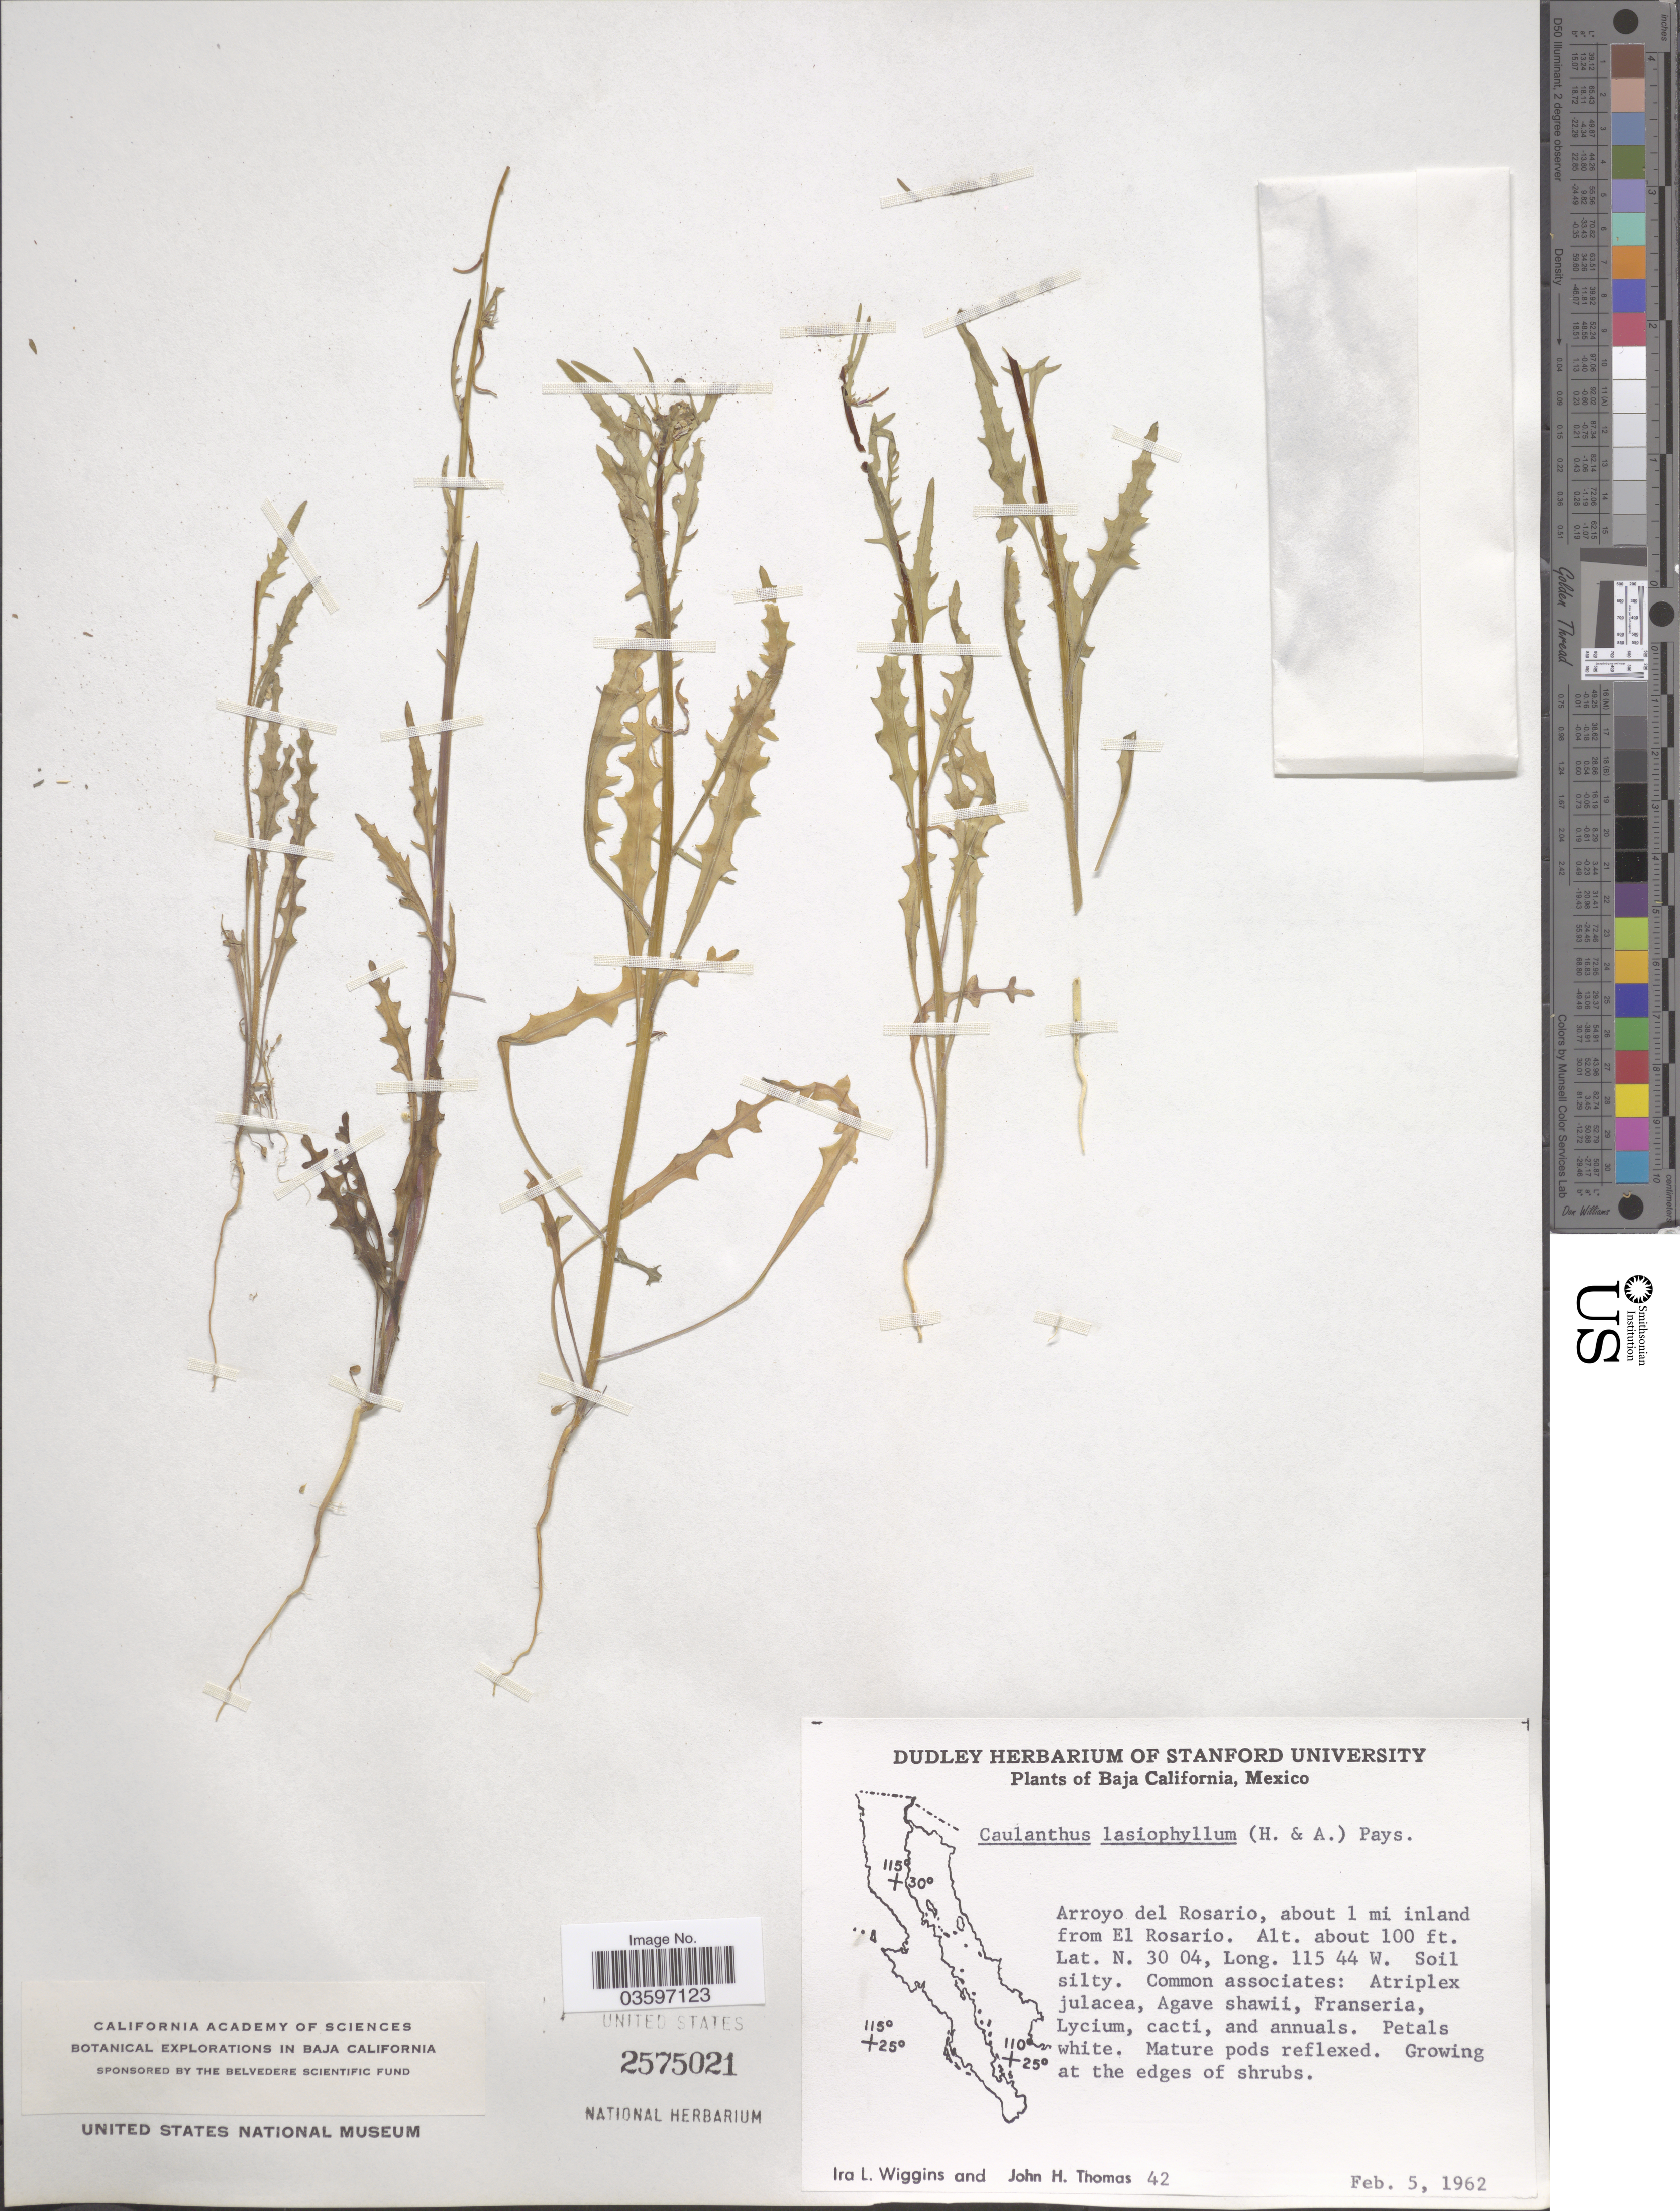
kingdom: Plantae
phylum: Tracheophyta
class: Magnoliopsida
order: Brassicales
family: Brassicaceae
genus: Caulanthus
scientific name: Caulanthus lasiophyllus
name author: (Hook. & Arn.) Payson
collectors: I. L. Wiggins & J. H. Thomas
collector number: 42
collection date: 1962-02-05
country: Mexico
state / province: Baja California Norte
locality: Arroyo del Rosario, about 1 mi inland from El Rosario.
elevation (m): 30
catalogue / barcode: US 2575021